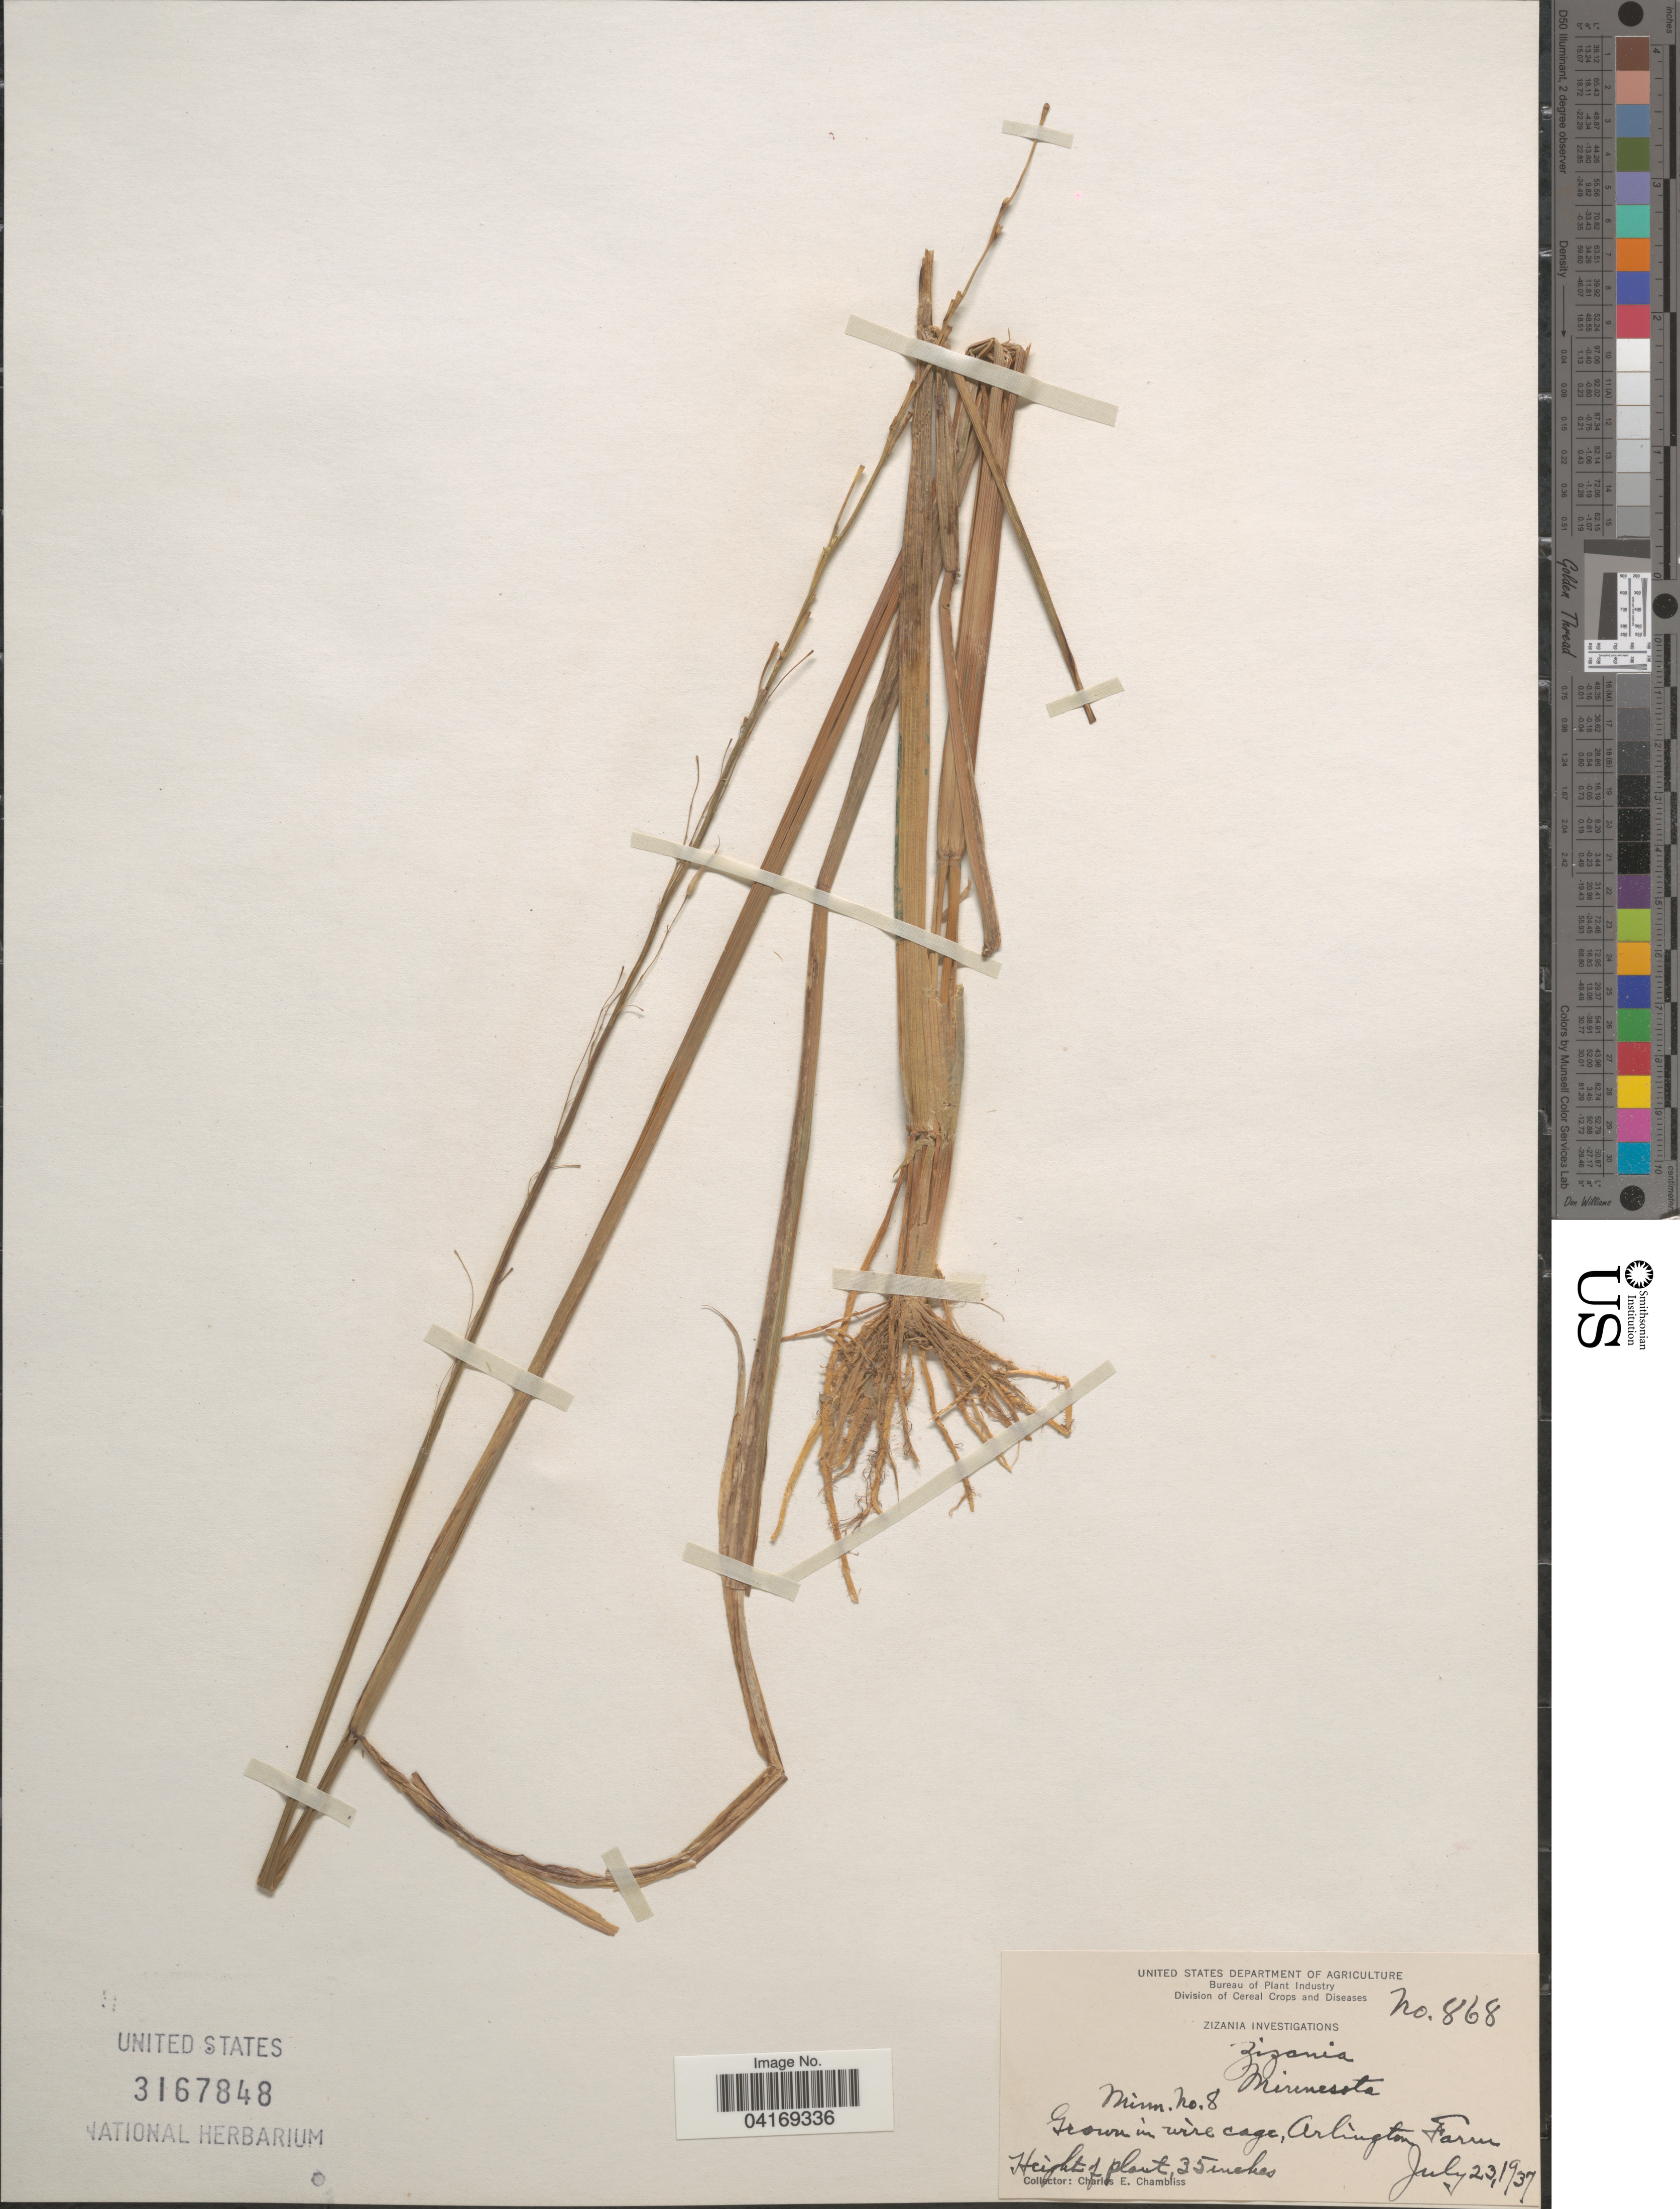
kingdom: Plantae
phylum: Tracheophyta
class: Liliopsida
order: Poales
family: Poaceae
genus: Zizania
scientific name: Zizania sp.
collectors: C. Chambliss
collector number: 868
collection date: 1937-07-23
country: United States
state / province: Virginia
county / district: Arlington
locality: In wire cage, Arlington Farm.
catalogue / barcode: US 3167848